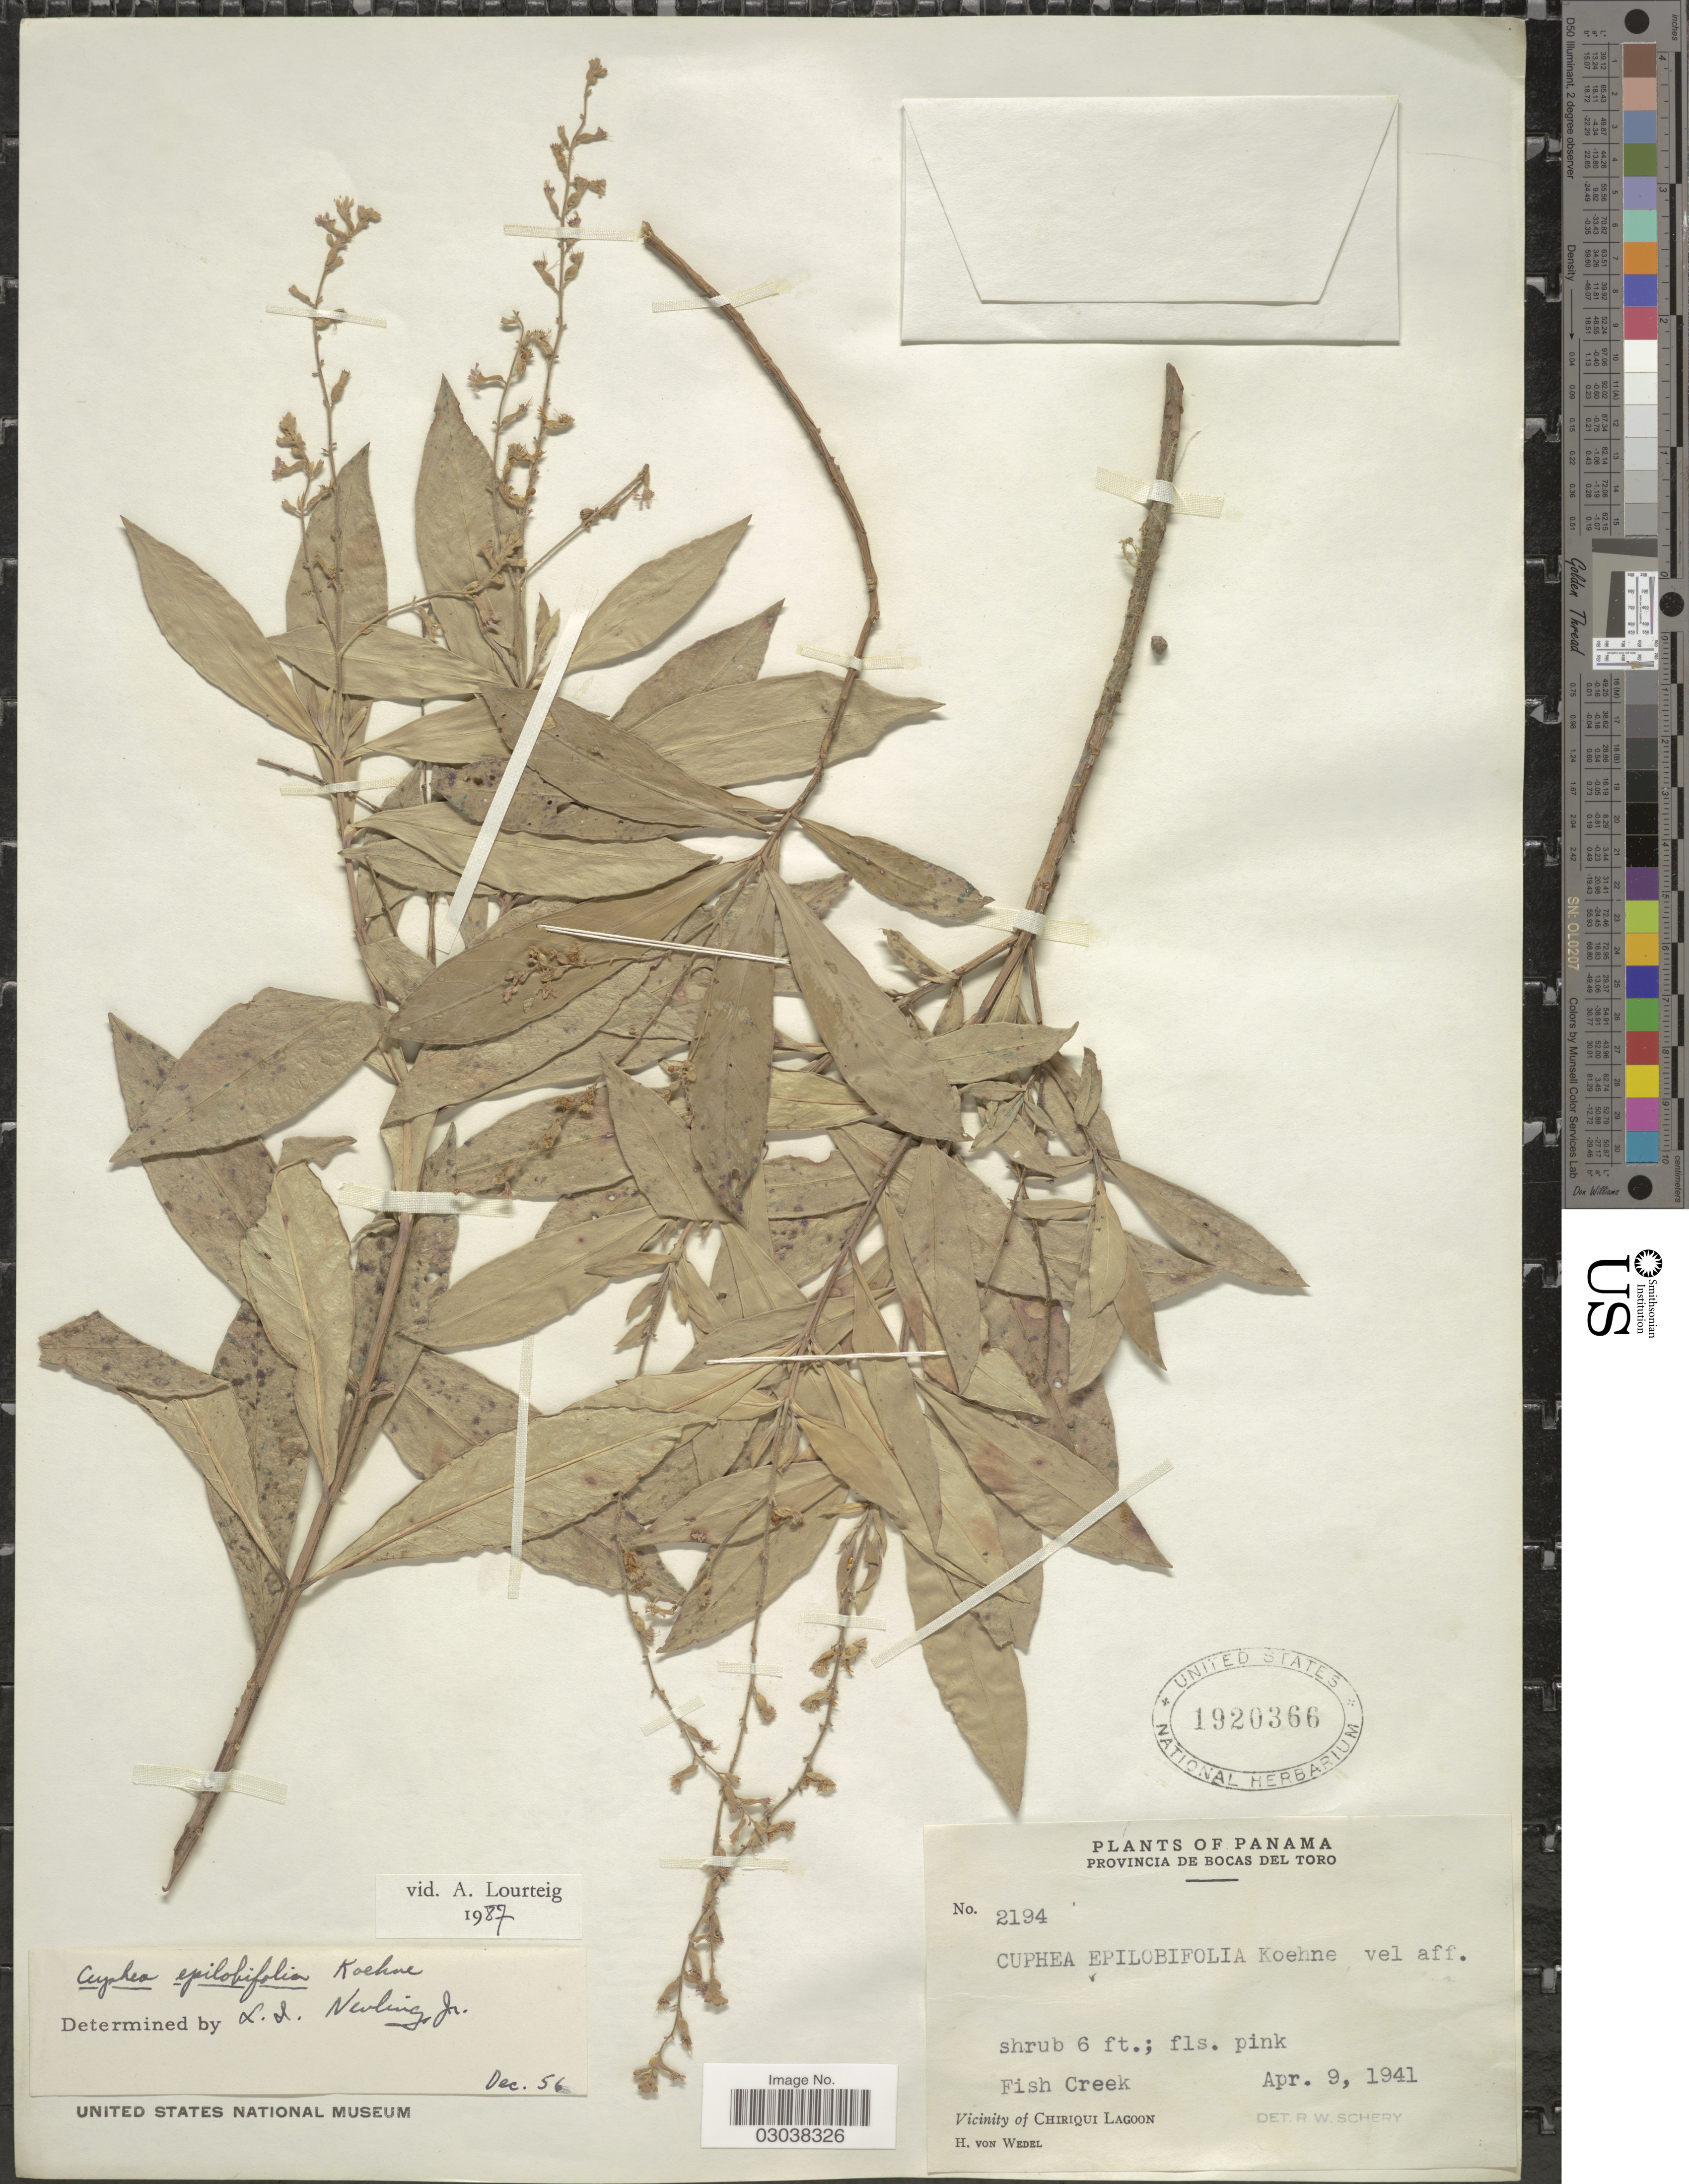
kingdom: Plantae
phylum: Tracheophyta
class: Magnoliopsida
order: Myrtales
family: Lythraceae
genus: Cuphea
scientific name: Cuphea epilobiifolia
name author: Koehne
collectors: H. von Wedel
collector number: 2194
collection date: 1941-04-09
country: Panama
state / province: Bocas del Toro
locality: Fish Creek. Vicinity of Chiriqui Lagoon.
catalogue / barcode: US 1920366